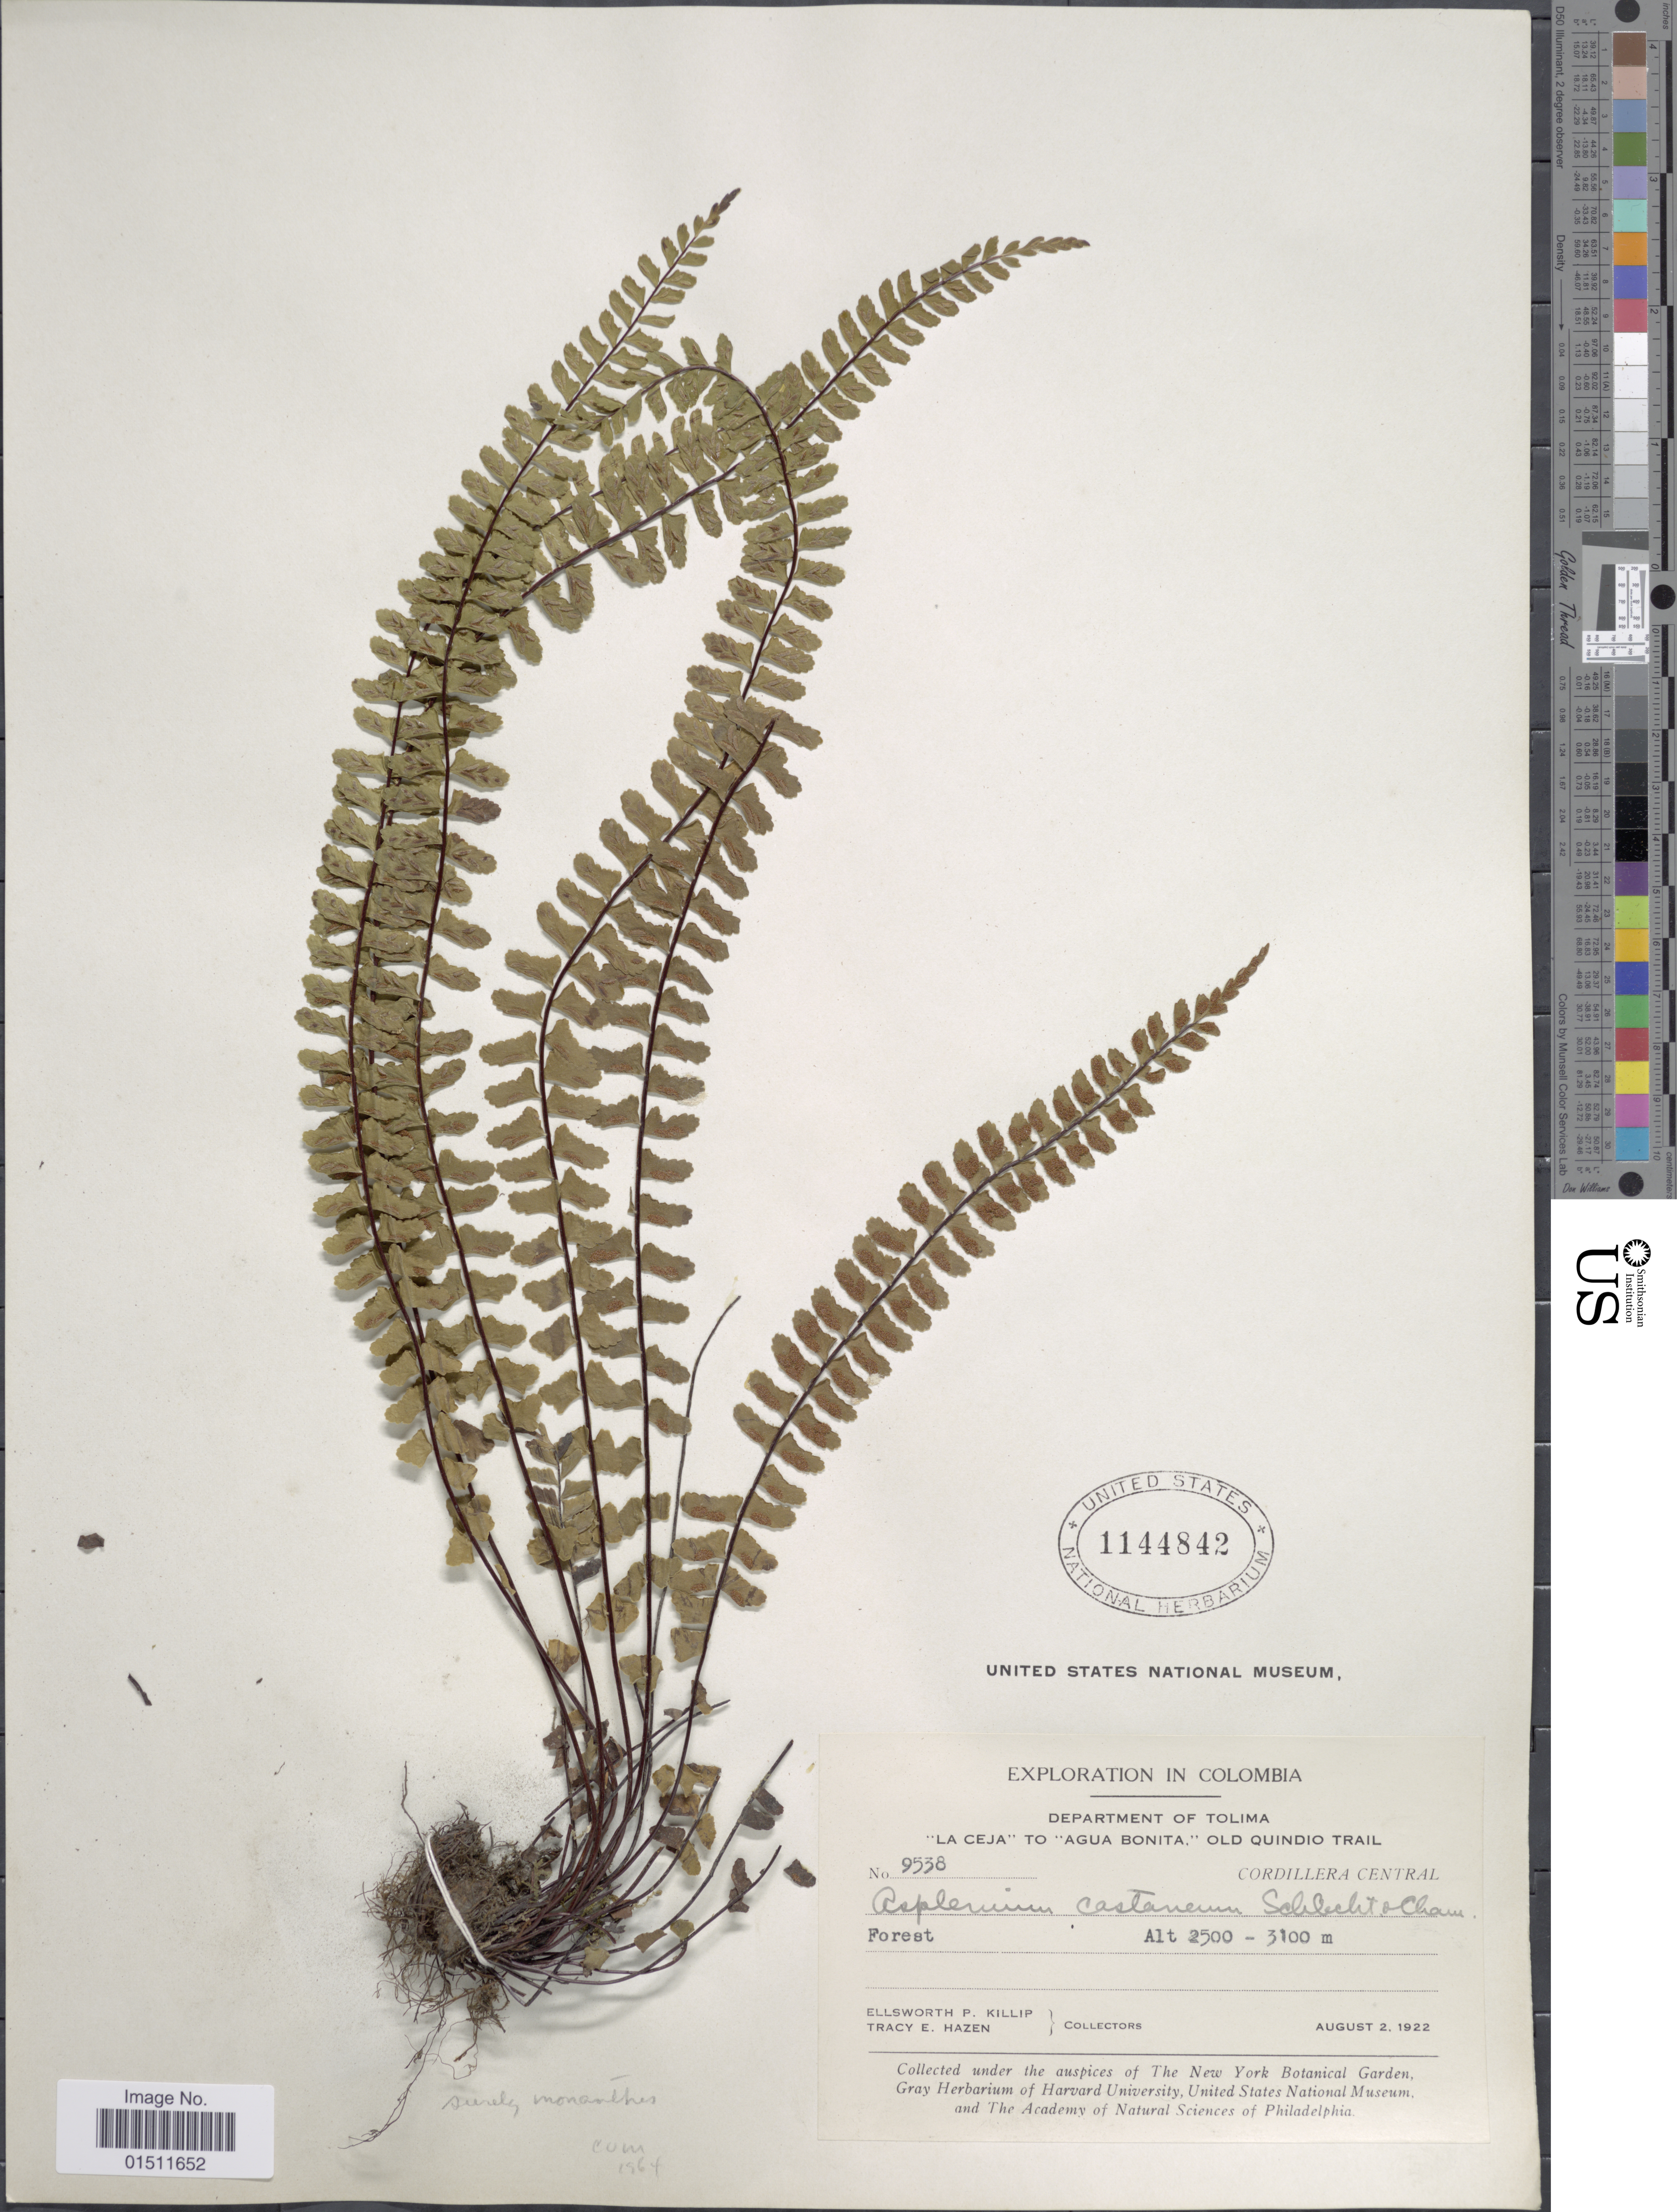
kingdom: Plantae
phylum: Tracheophyta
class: Polypodiopsida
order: Polypodiales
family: Aspleniaceae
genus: Asplenium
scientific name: Asplenium monanthes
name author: L.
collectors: E. P. Killip & T. E. Hazen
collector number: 9538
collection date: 1922-08-02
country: Colombia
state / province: Tolima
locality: Department of Tolima, "La Ceja" to "Agua Bonita", Old Quindio Trail, Cordillera Central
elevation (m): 2500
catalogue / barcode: US 1144842